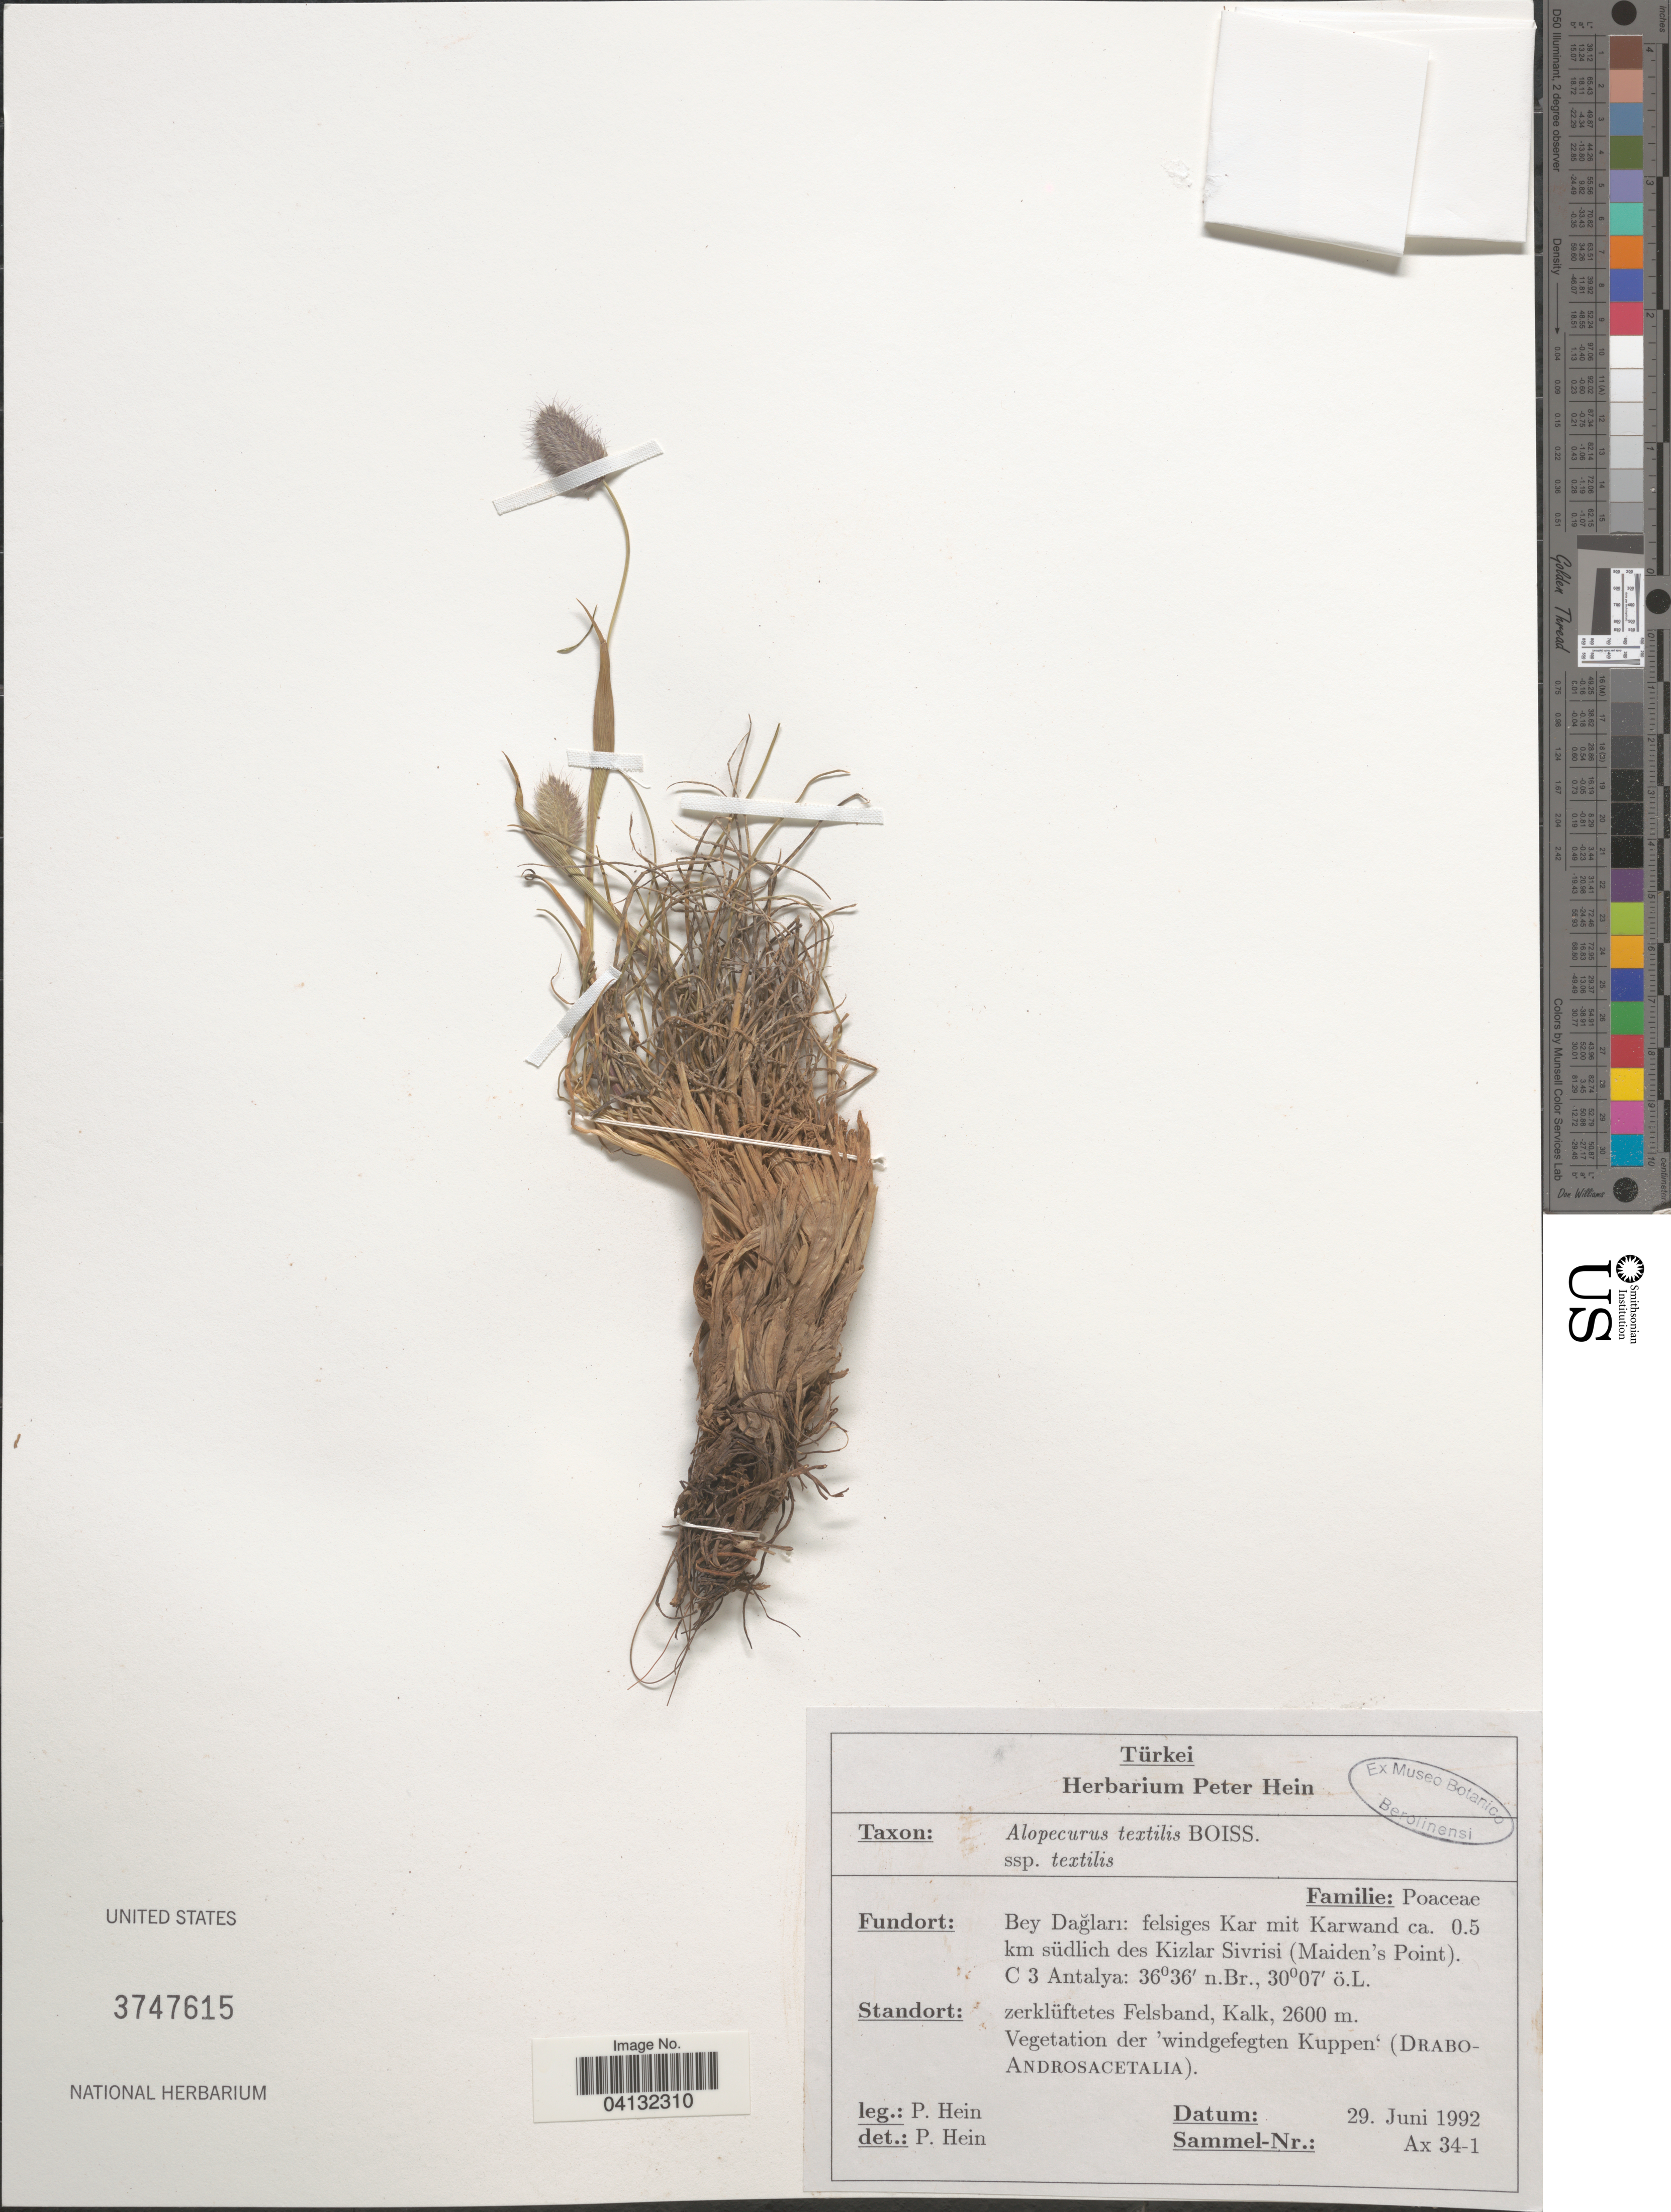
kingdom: Plantae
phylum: Tracheophyta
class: Liliopsida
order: Poales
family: Poaceae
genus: Alopecurus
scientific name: Alopecurus textilis subsp. textilis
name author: Boiss.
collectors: P. Hein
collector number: Ax34-1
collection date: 1992-06-29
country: Turkey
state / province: Antalya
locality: Türkei. Bey Dağları: felsiges Kar mit Karwand ca. 0.5 km südlich des Kizlar Sivrisi (Maiden's Point). C 3.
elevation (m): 2600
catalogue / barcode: US 3747615